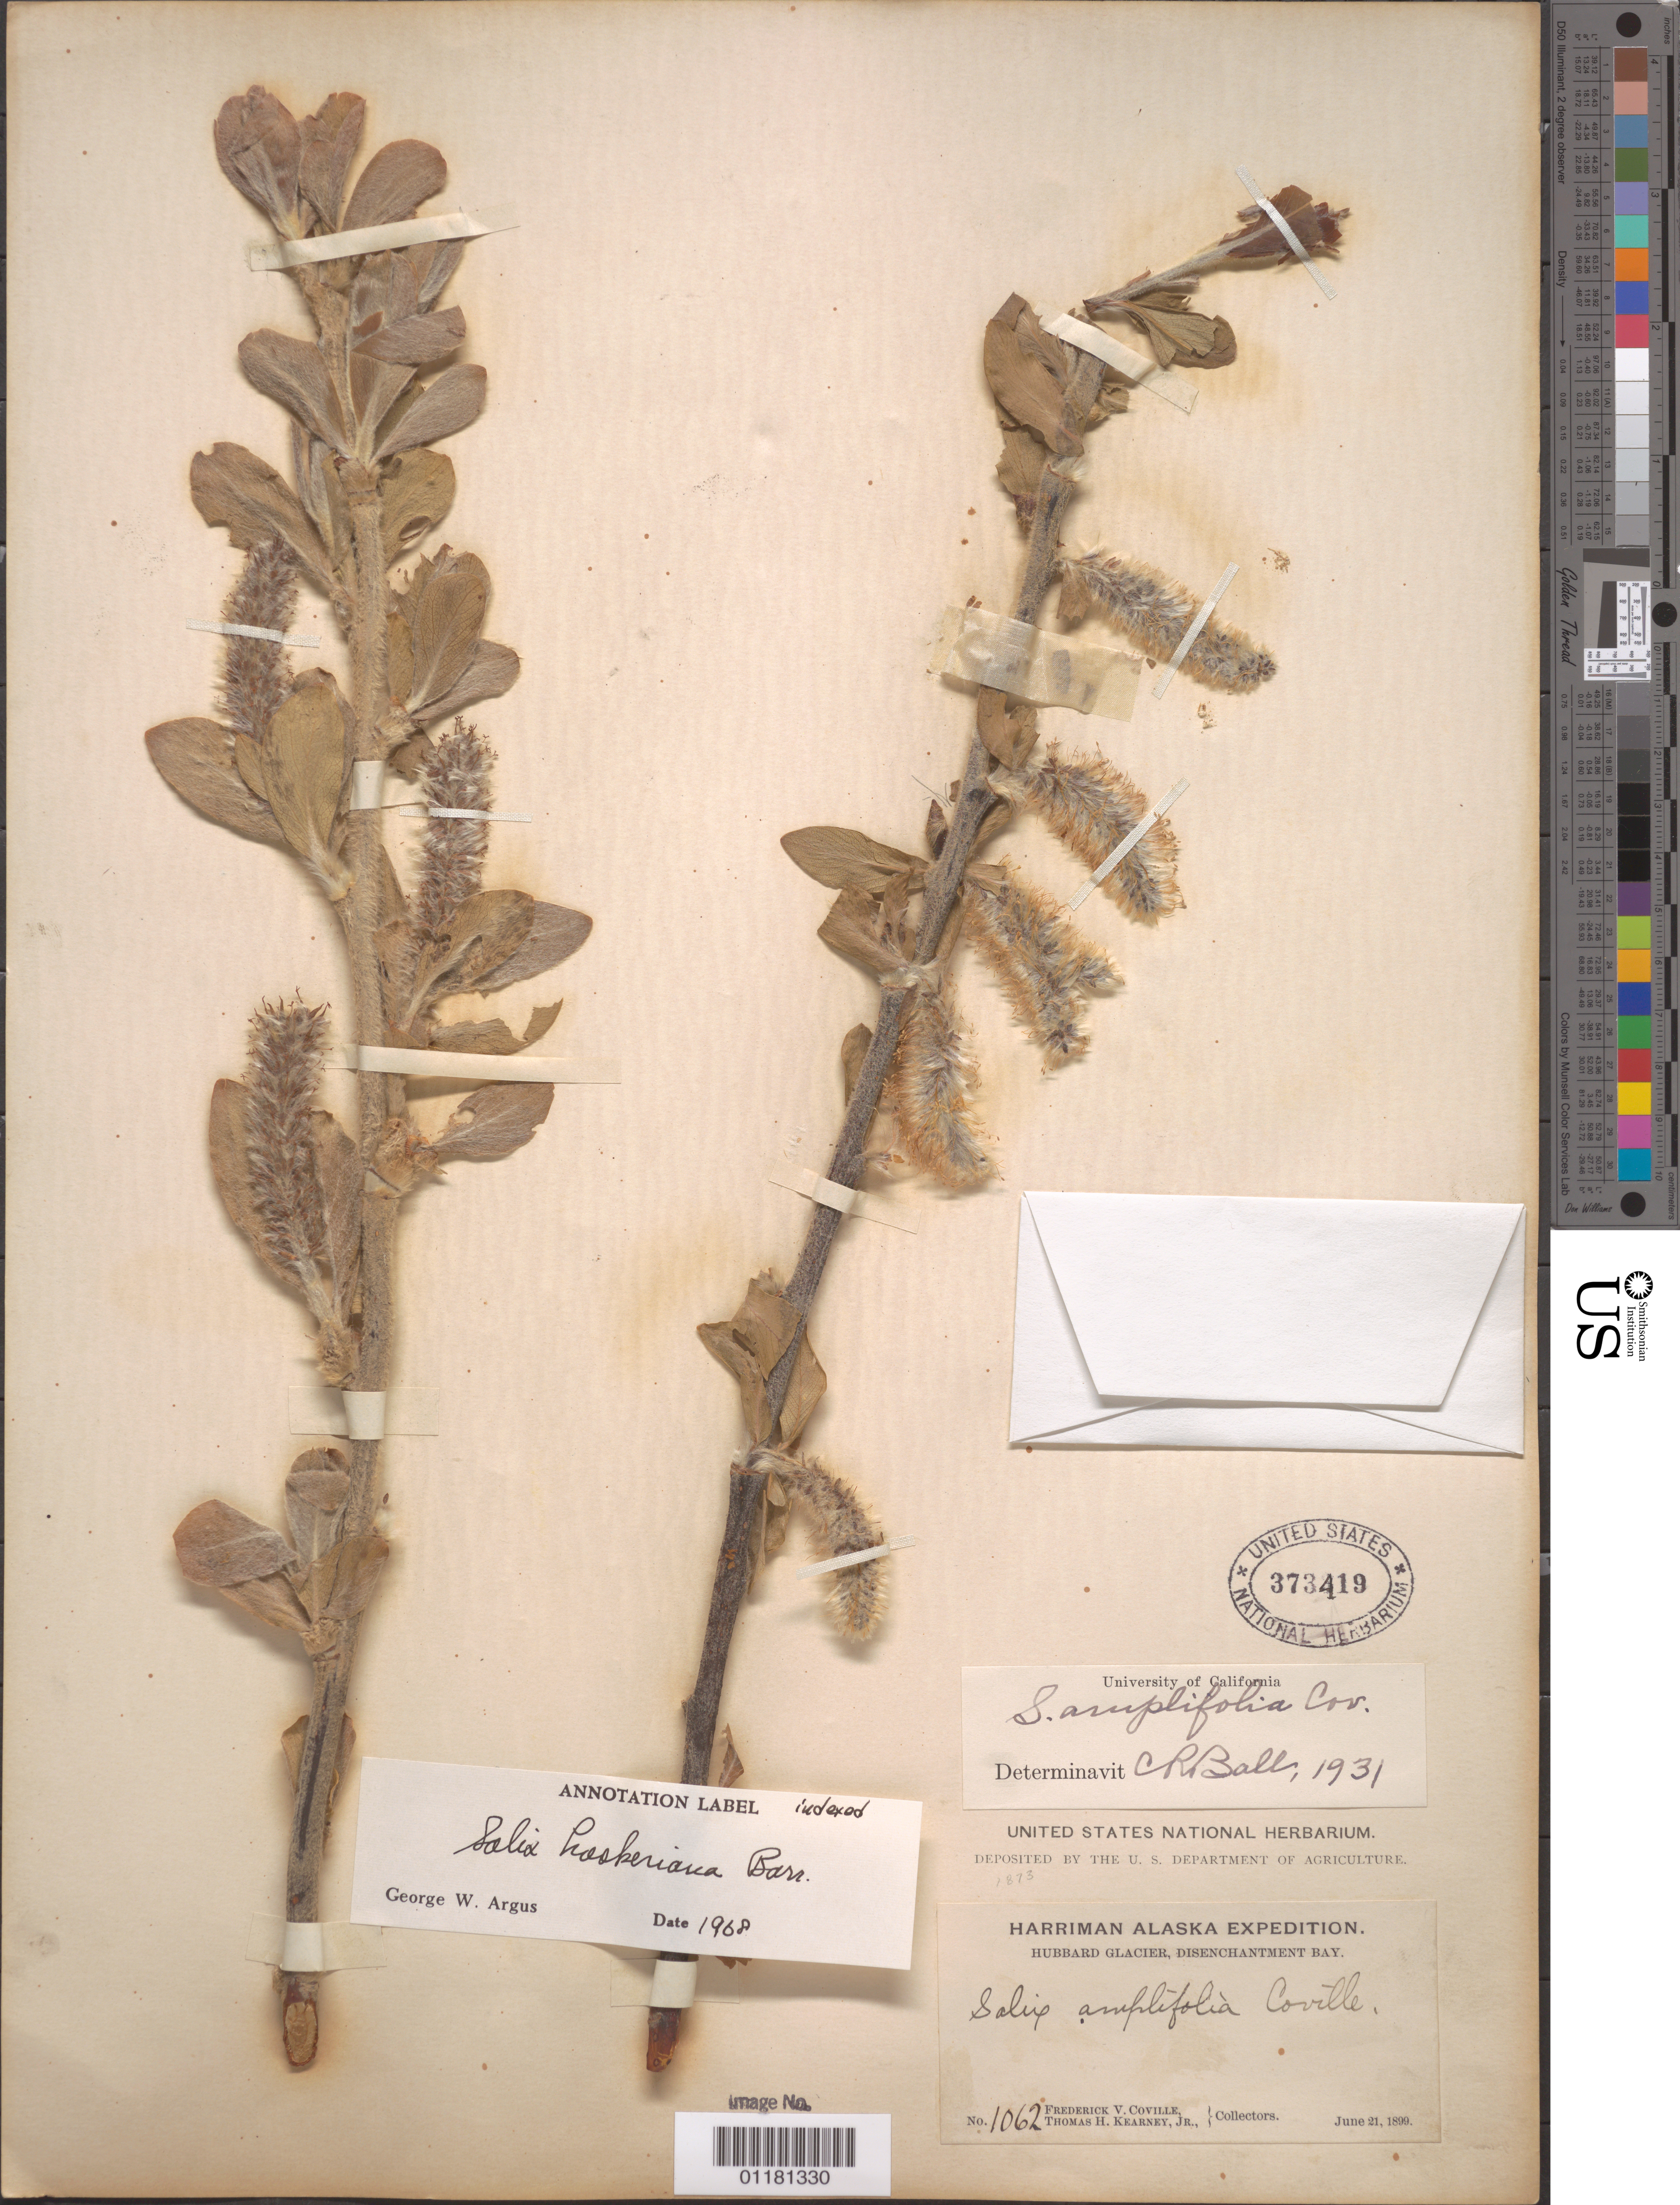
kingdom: Plantae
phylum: Tracheophyta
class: Magnoliopsida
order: Malpighiales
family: Salicaceae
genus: Salix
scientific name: Salix hookeriana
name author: Barratt ex Hook.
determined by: Argus, G. W.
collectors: F. V. Coville & T. H. Kearney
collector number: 1062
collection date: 1899-06-21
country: United States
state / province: Alaska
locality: Hubbard Glacier, Disenchantment Bay.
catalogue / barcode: US 373419